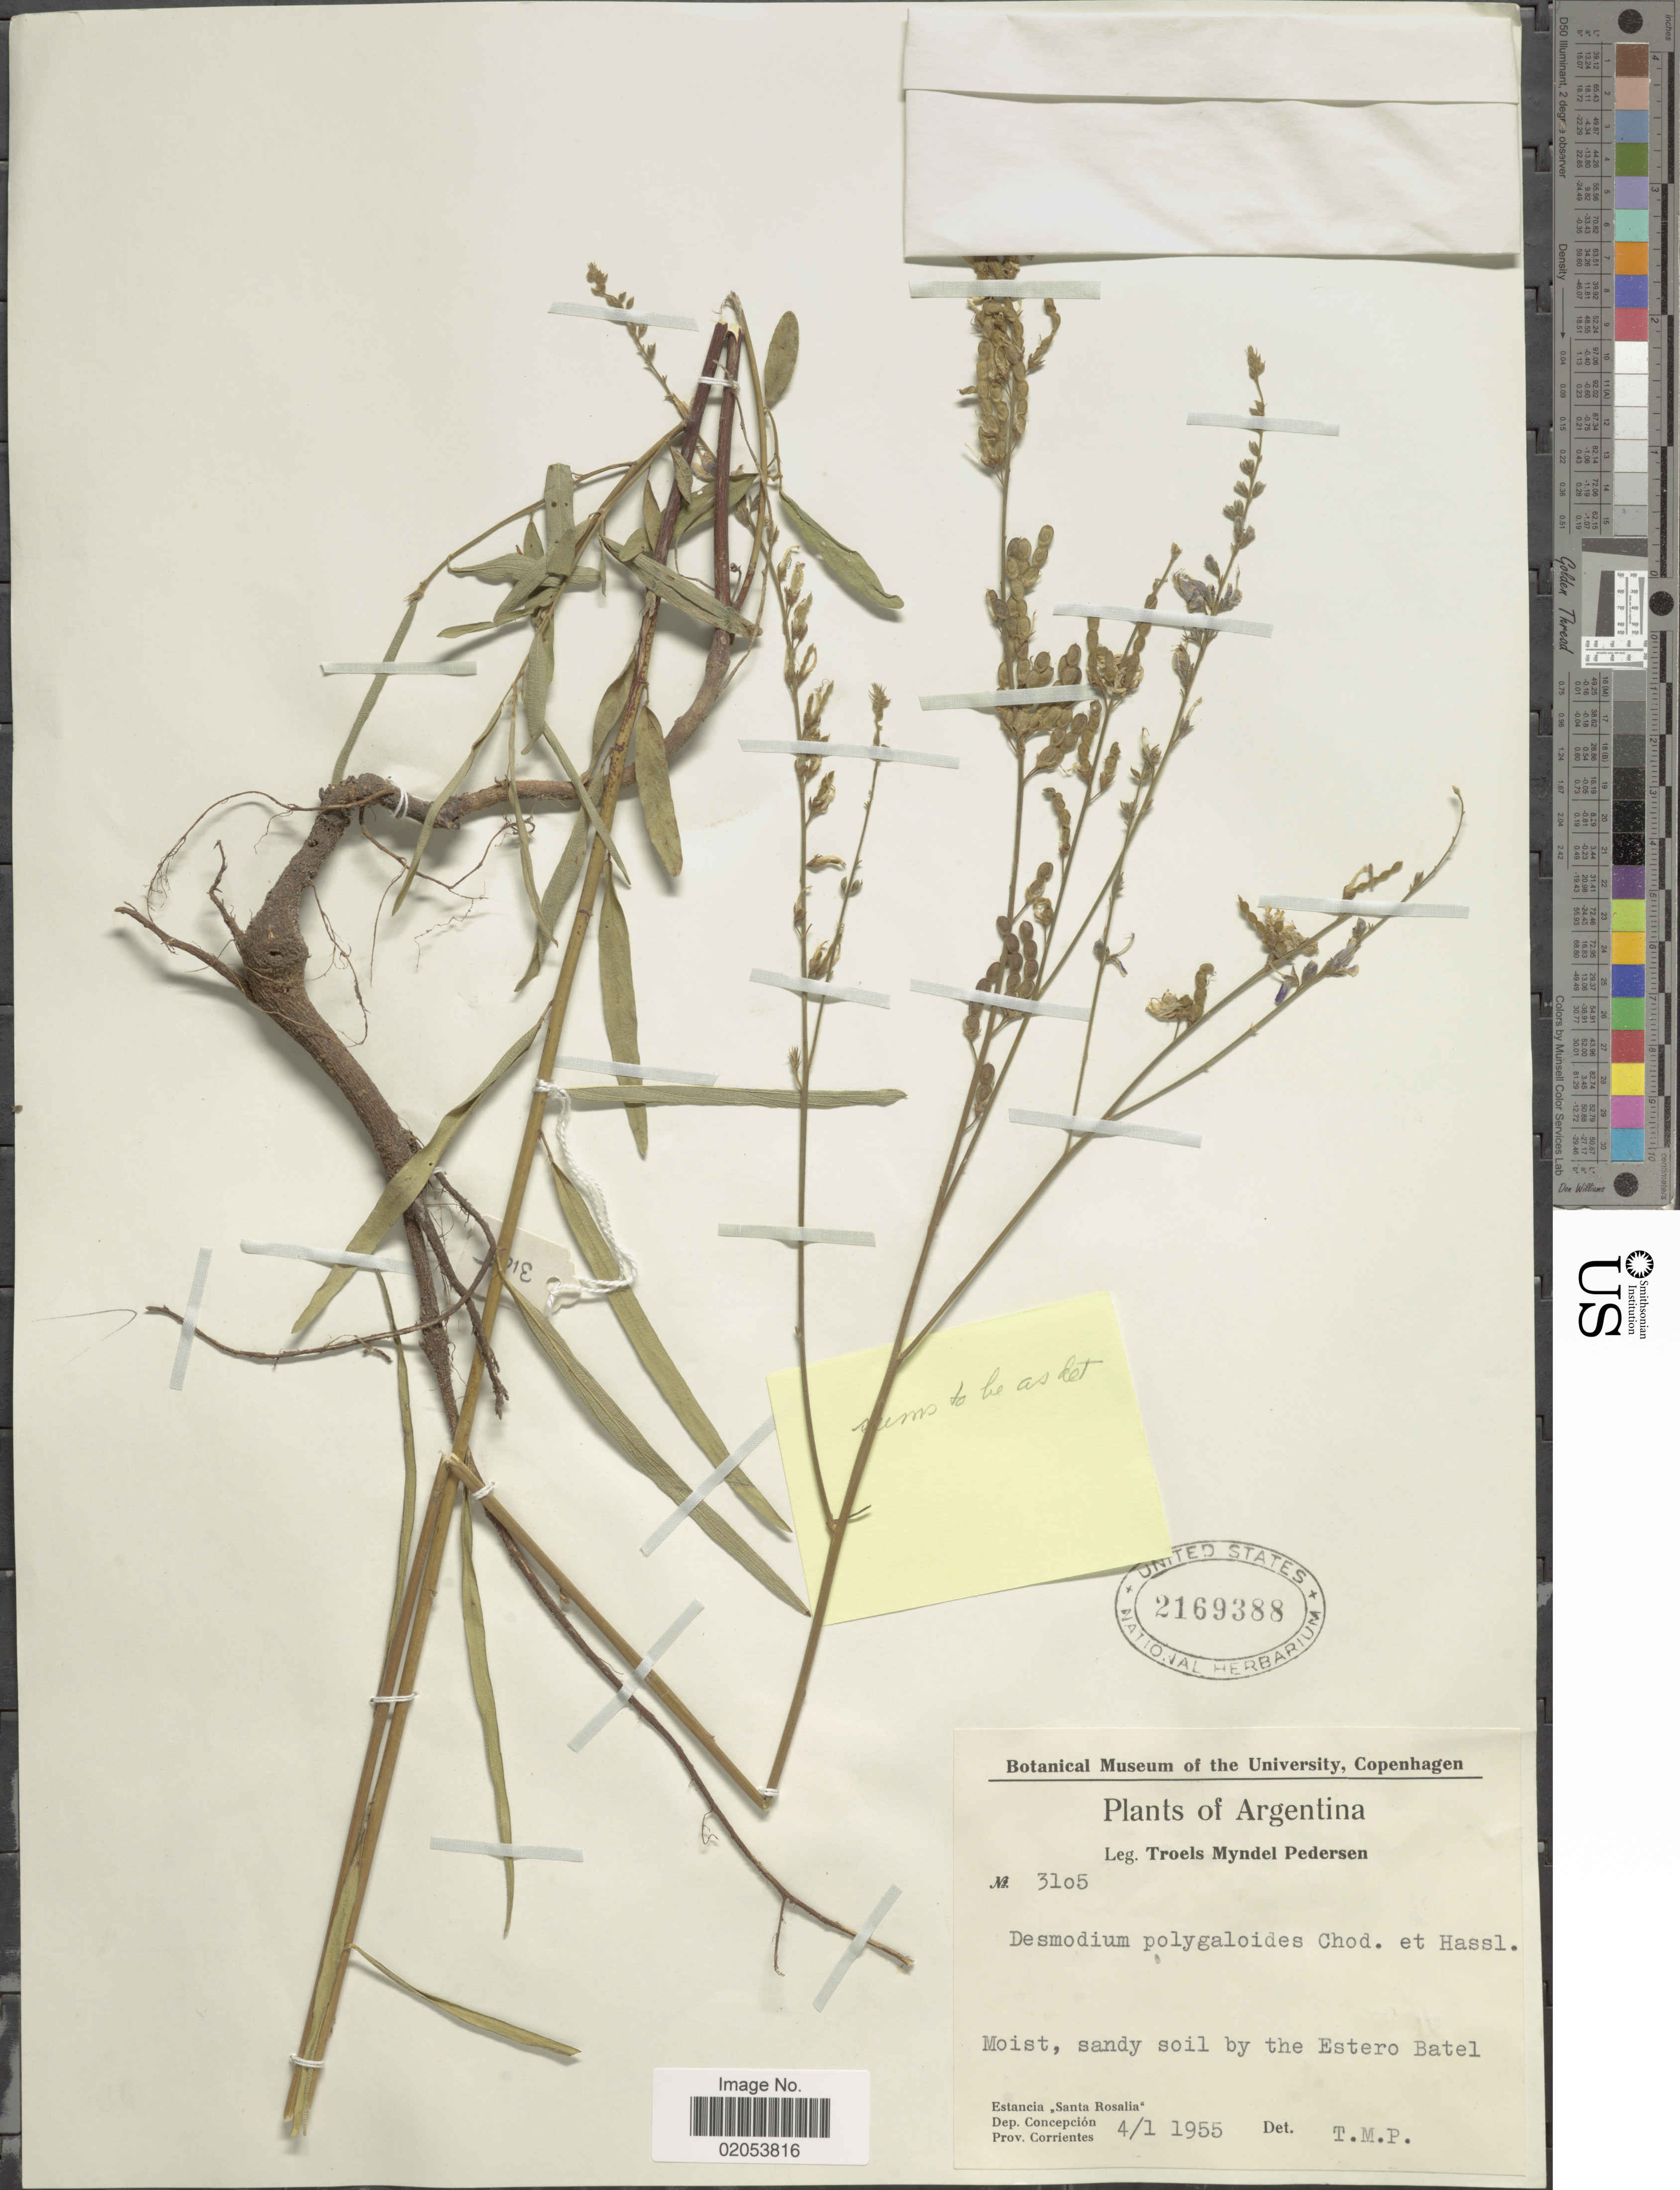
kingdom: Plantae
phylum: Tracheophyta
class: Magnoliopsida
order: Fabales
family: Fabaceae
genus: Desmodium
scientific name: Desmodium polygaloides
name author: Chodat & Hassl.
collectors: T. Pederson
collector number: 3105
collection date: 1955-01-04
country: Argentina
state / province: Corrientes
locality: Estancia Santa Rosalia Dep. Concepcion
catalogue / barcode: US 2169388